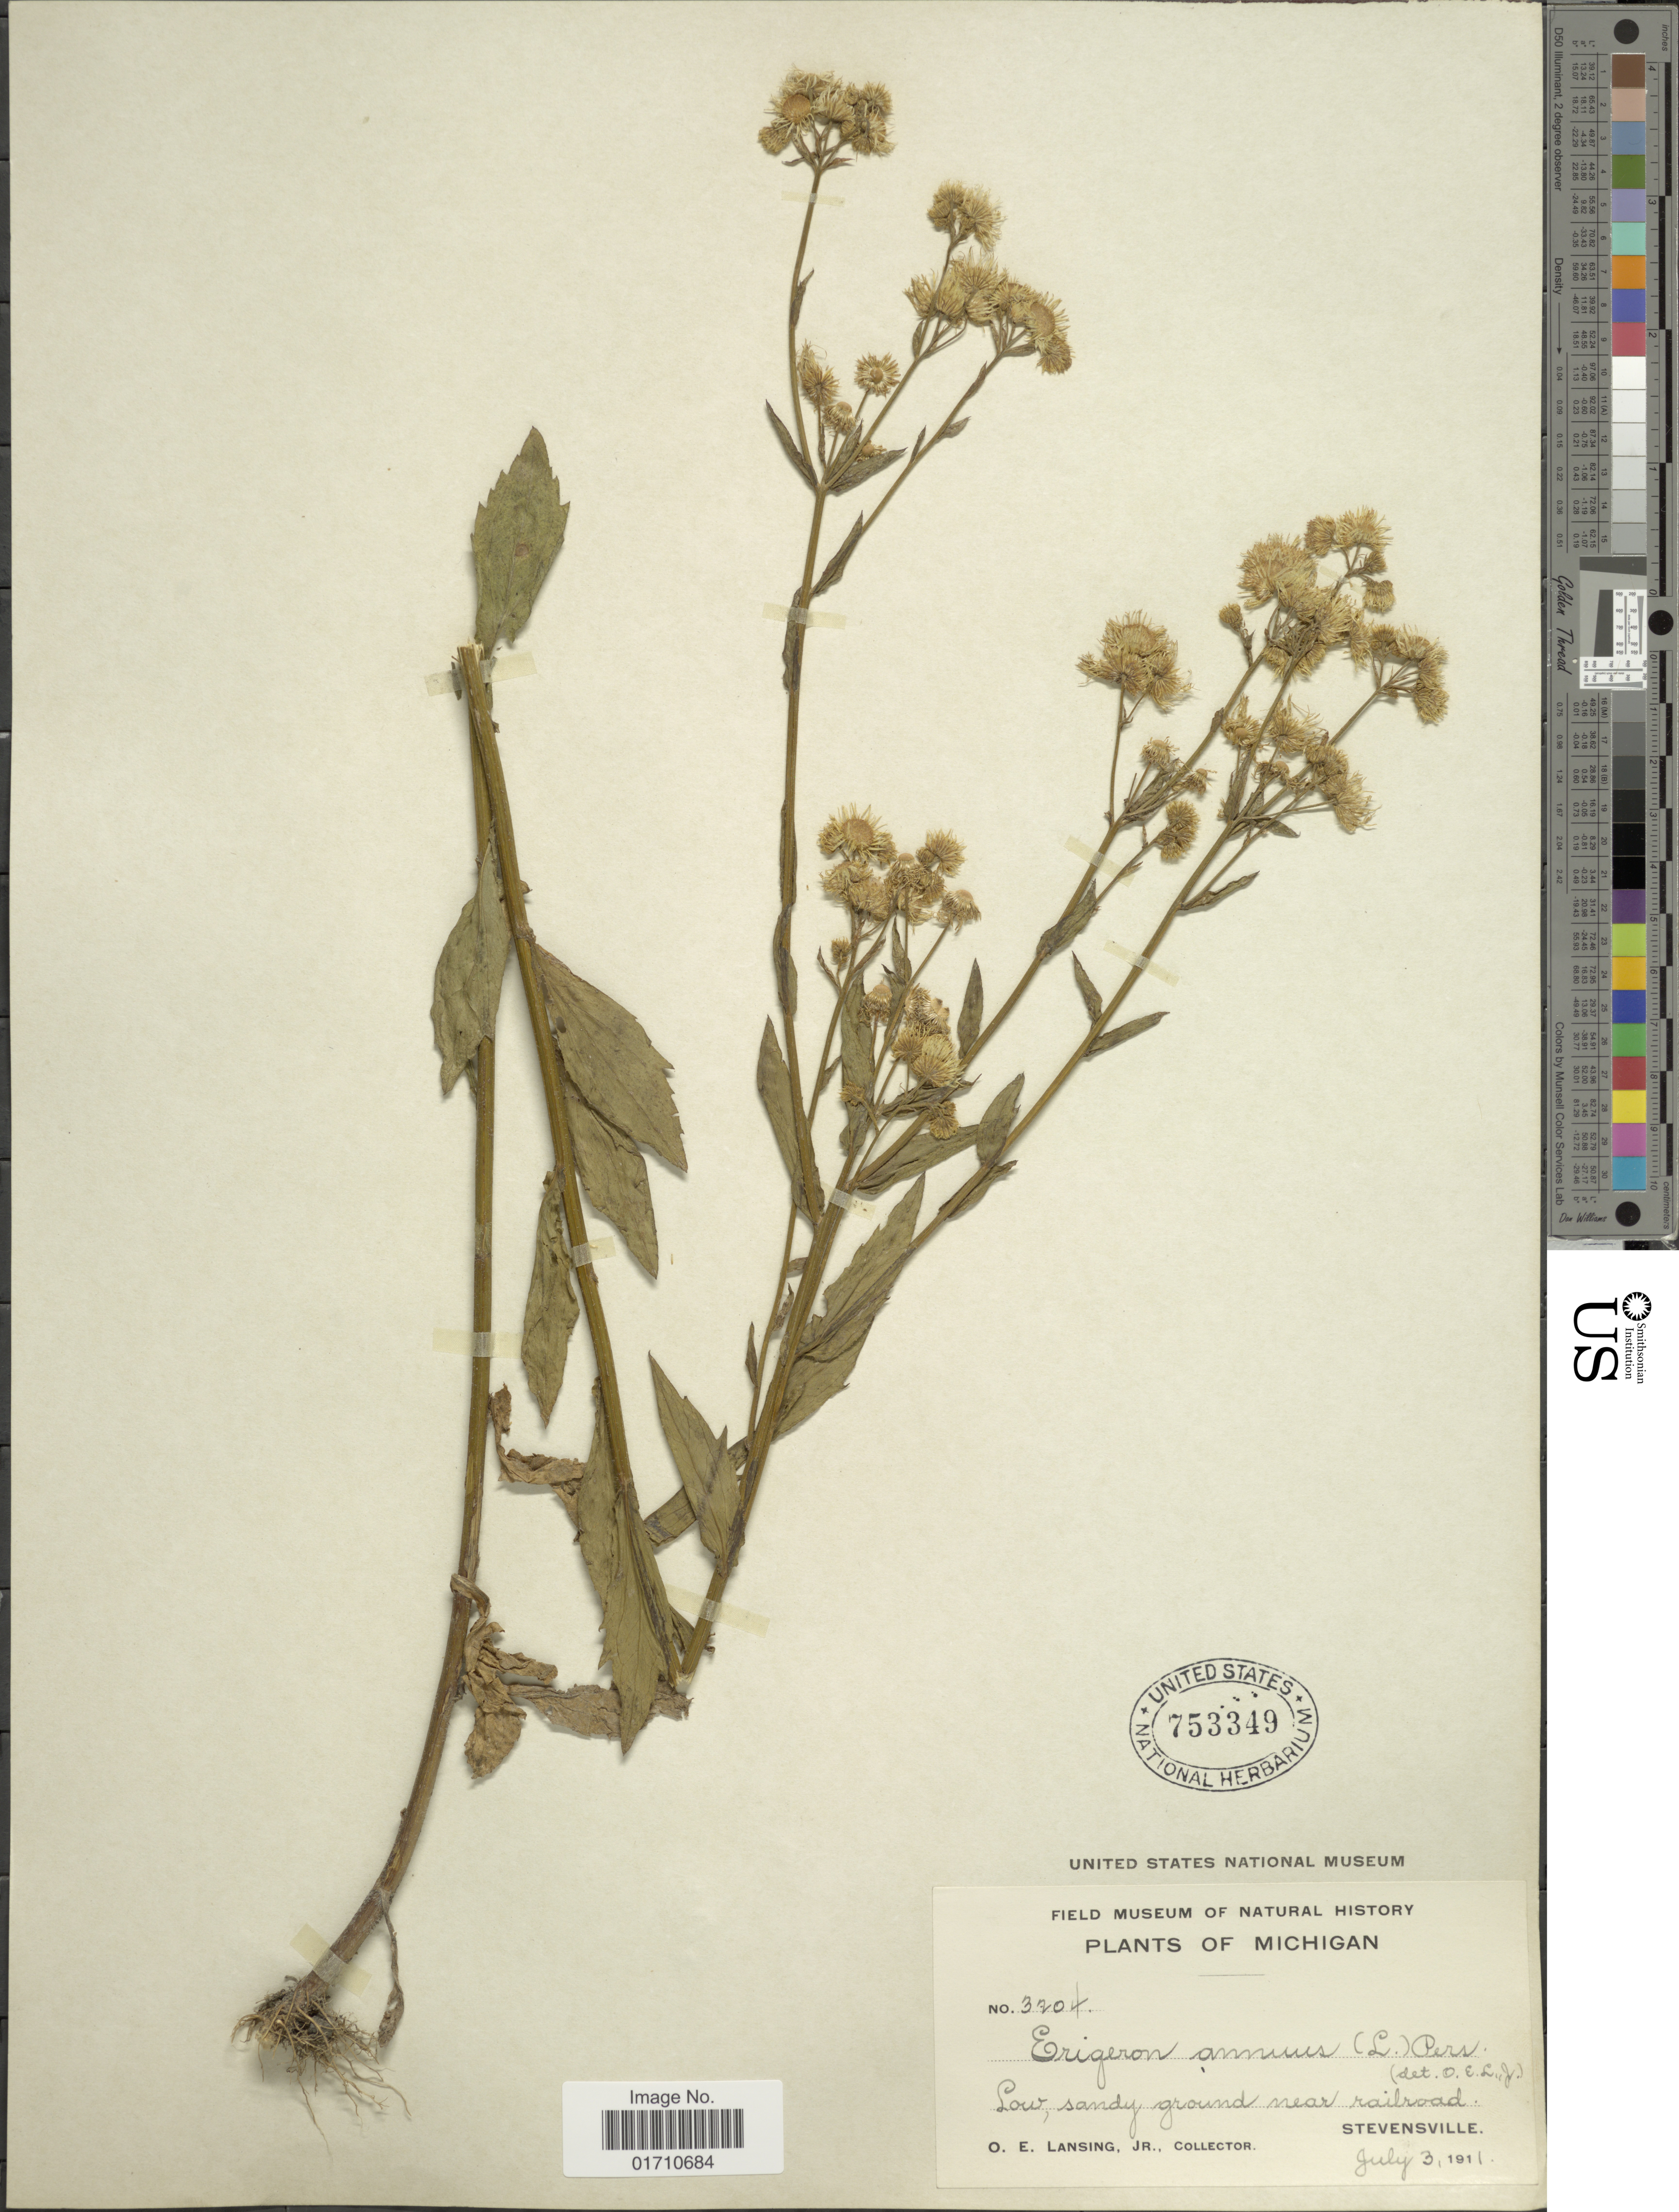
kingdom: Plantae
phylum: Tracheophyta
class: Magnoliopsida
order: Asterales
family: Asteraceae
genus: Erigeron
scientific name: Erigeron annuus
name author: (L.) Pers.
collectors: O. Lansing Jr.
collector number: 3204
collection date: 1911-07-03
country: United States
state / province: Michigan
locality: Low, sandy ground near railroad, Stevensville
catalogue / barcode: US 753349